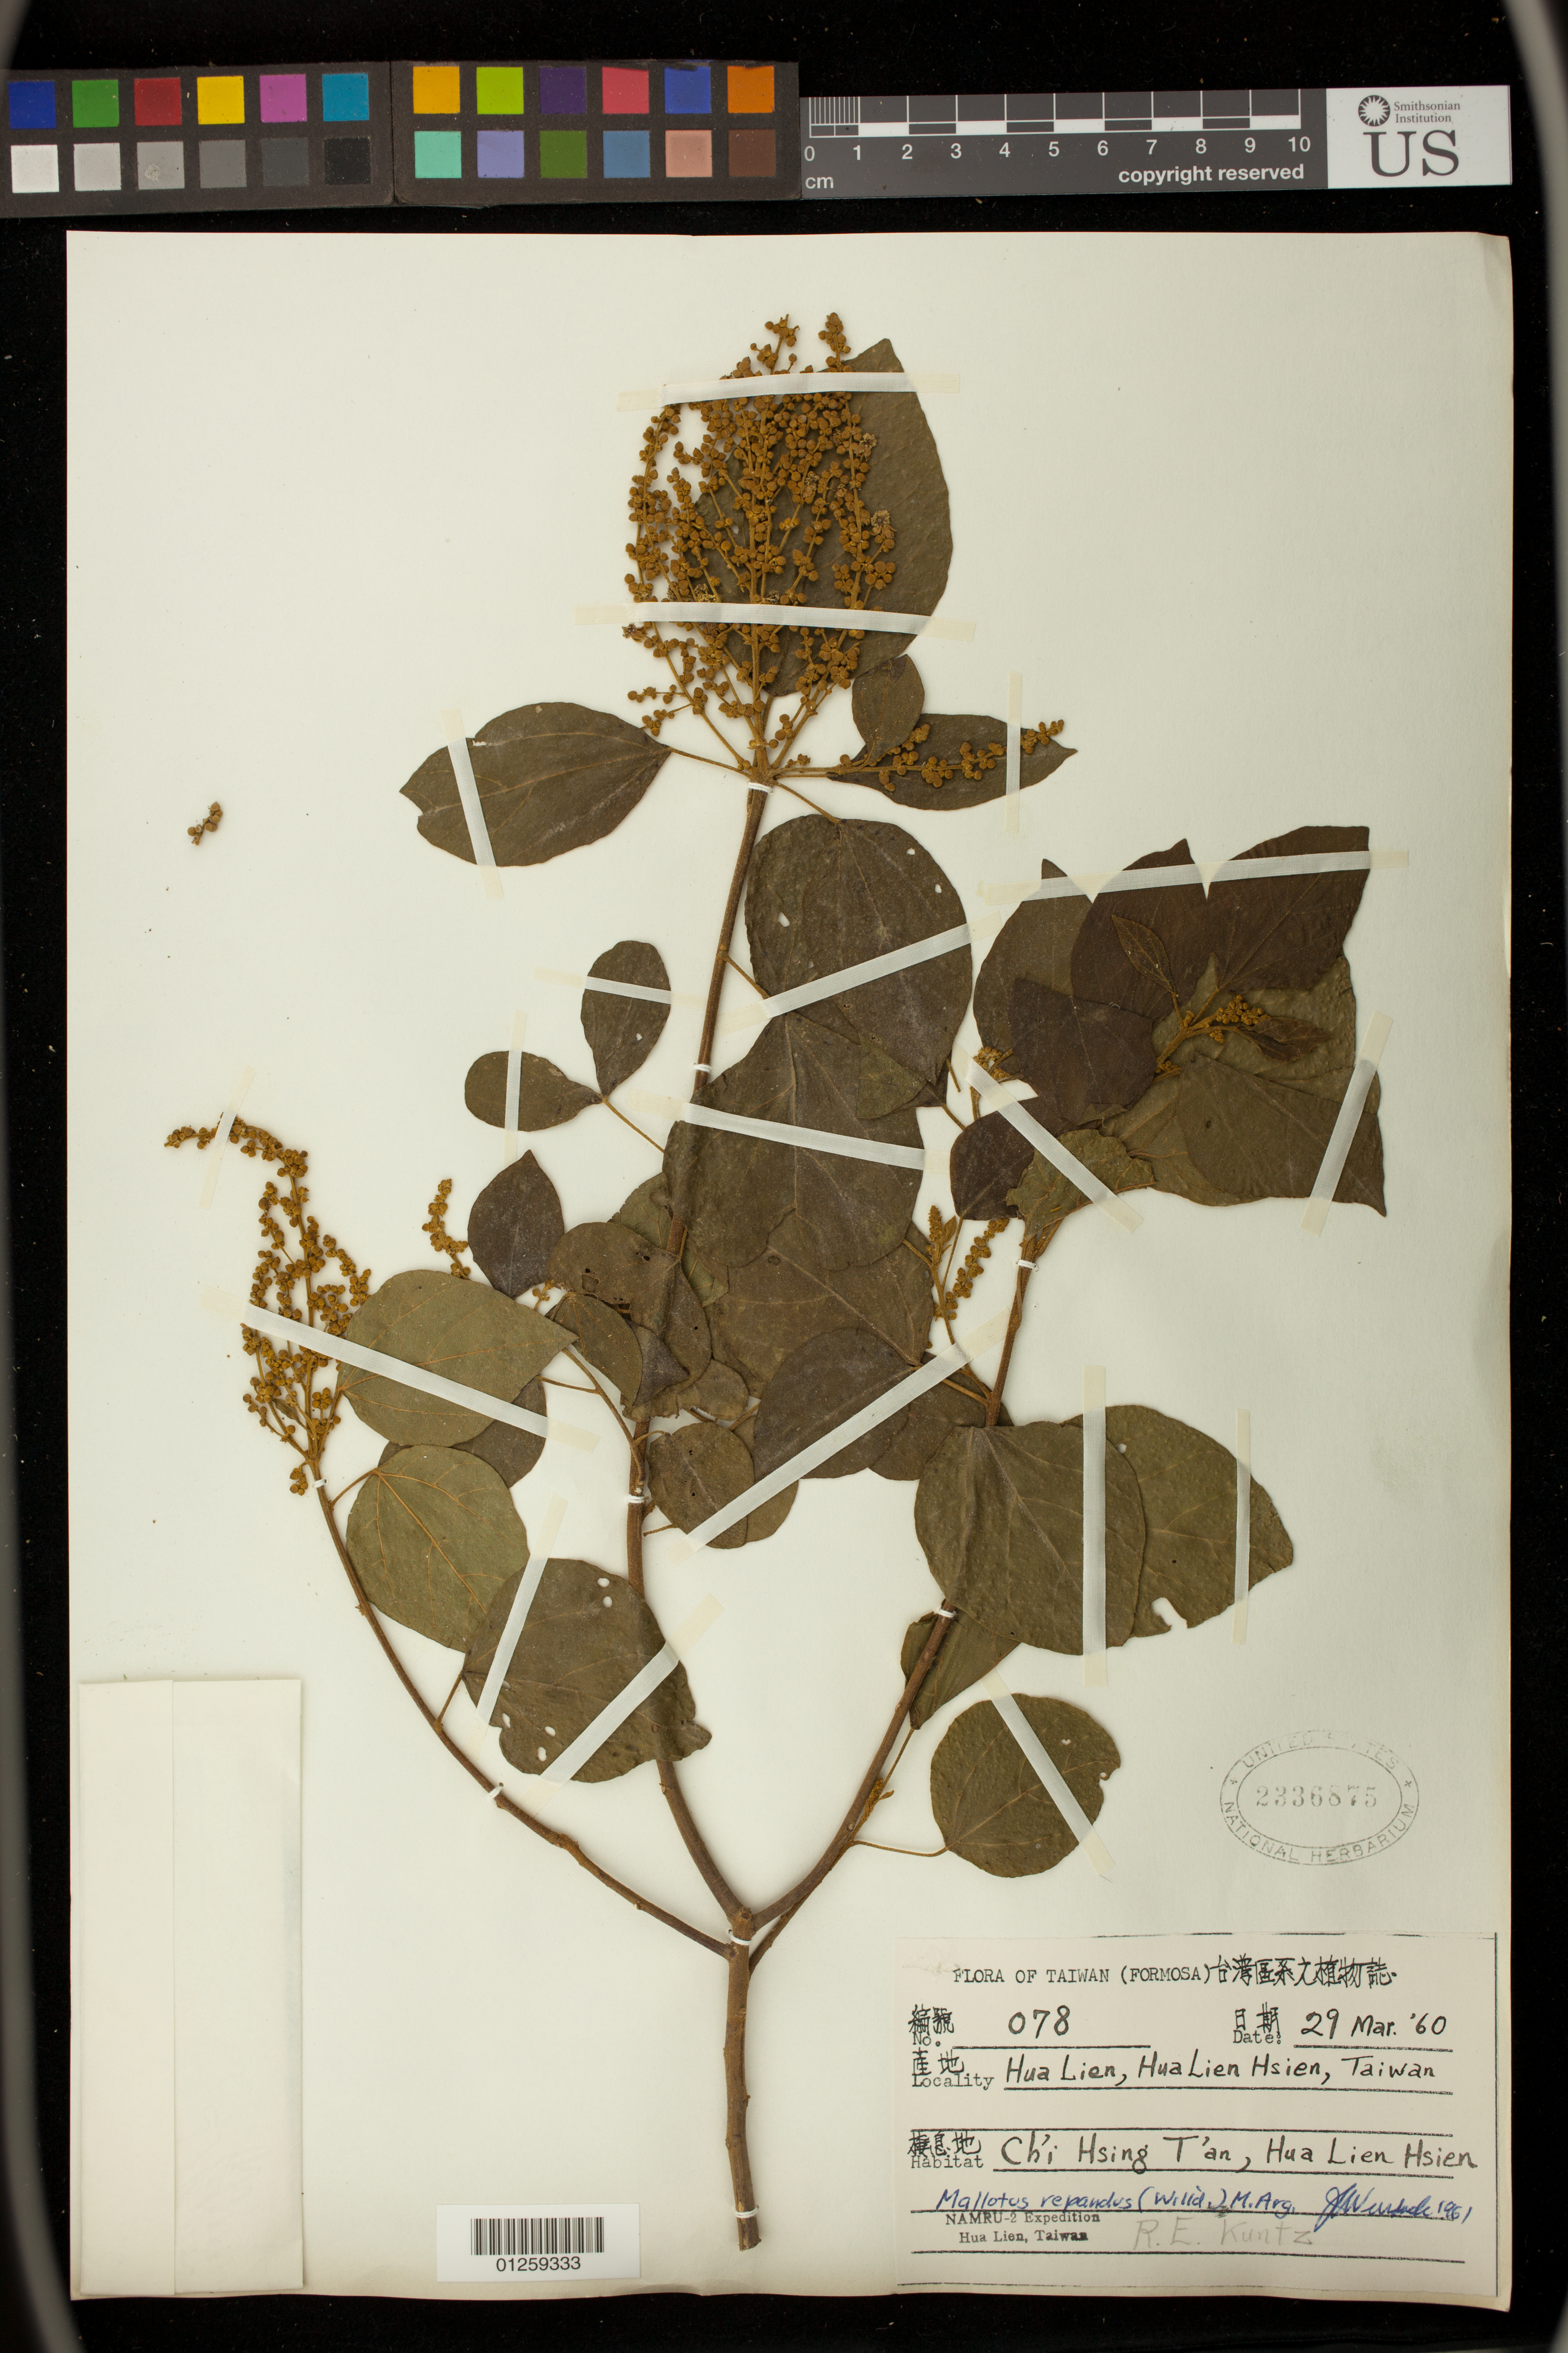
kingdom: Plantae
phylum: Tracheophyta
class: Magnoliopsida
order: Malpighiales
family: Euphorbiaceae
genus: Mallotus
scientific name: Mallotus repandus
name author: (Rottler) Müll. Arg.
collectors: R. E. Kuntz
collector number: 078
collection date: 1960-03-29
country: Taiwan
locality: Ch'i Hsing T'an, Hua Lien Hsien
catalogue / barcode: US 2336875